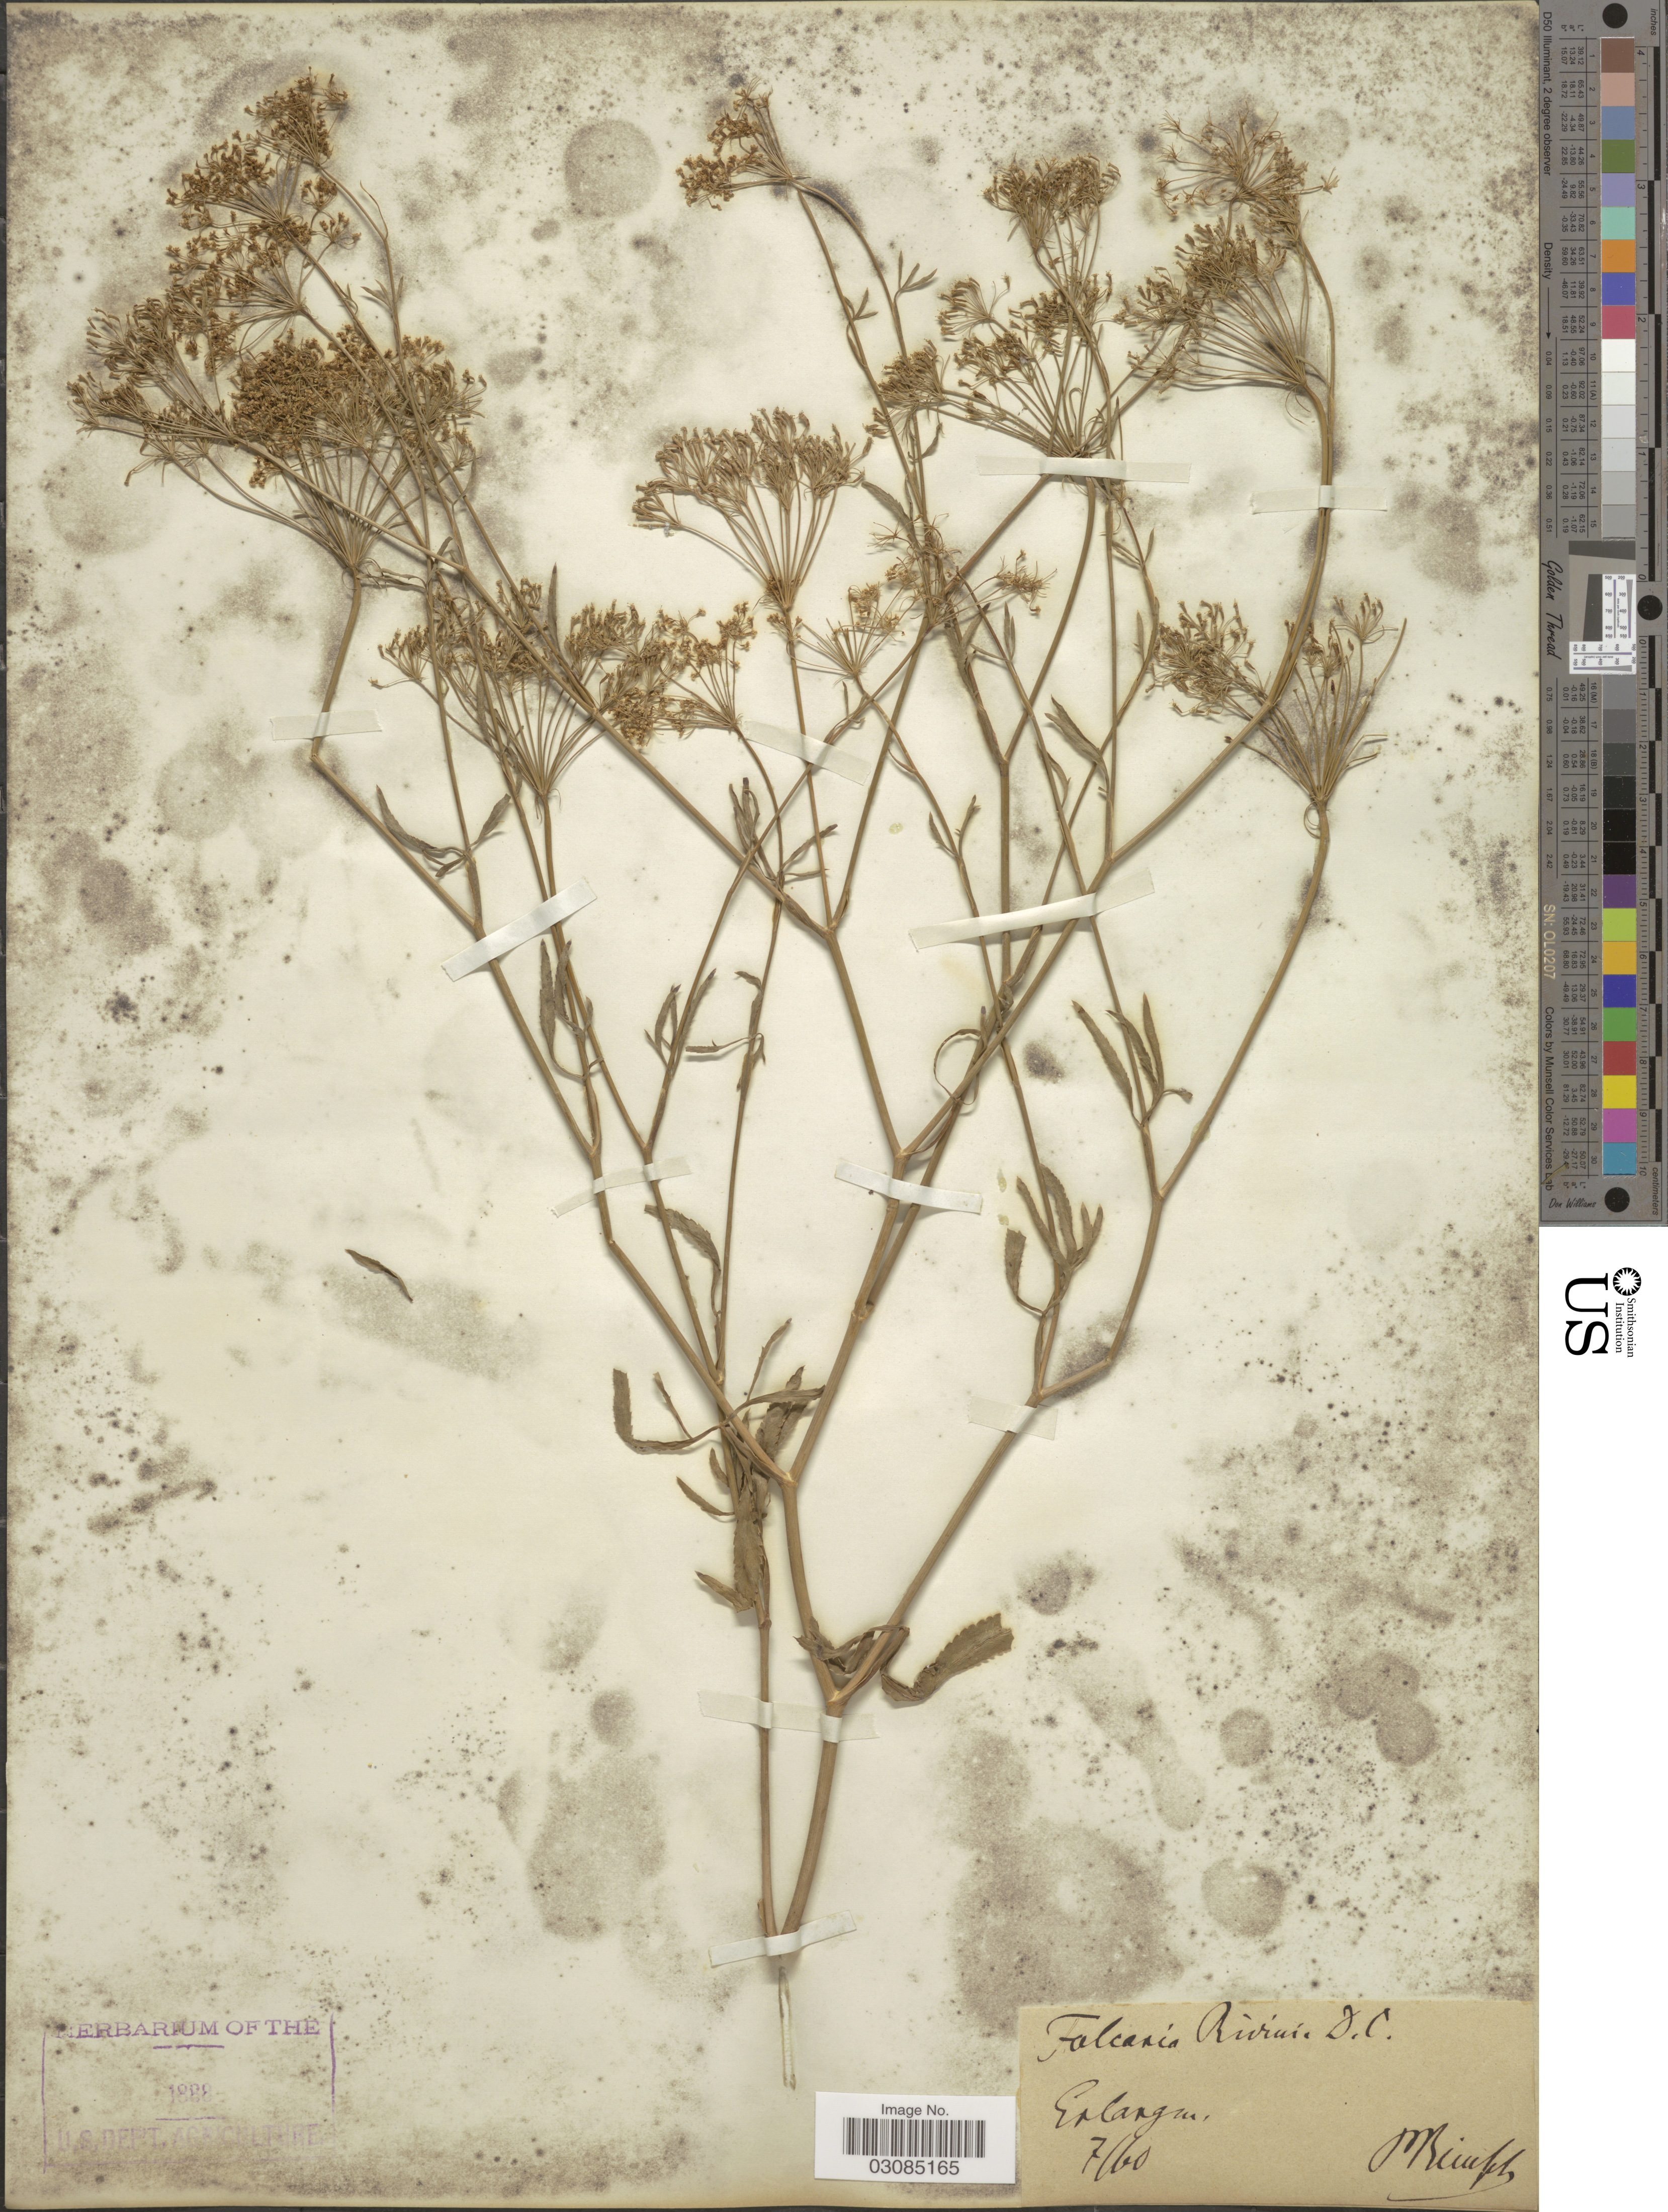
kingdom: Plantae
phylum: Tracheophyta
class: Magnoliopsida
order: Apiales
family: Apiaceae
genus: Falcaria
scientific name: Falcaria rivini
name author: Host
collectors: M. Reiuph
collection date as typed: Transcribed d/m/y: /7/60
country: Germany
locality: Erlangen.